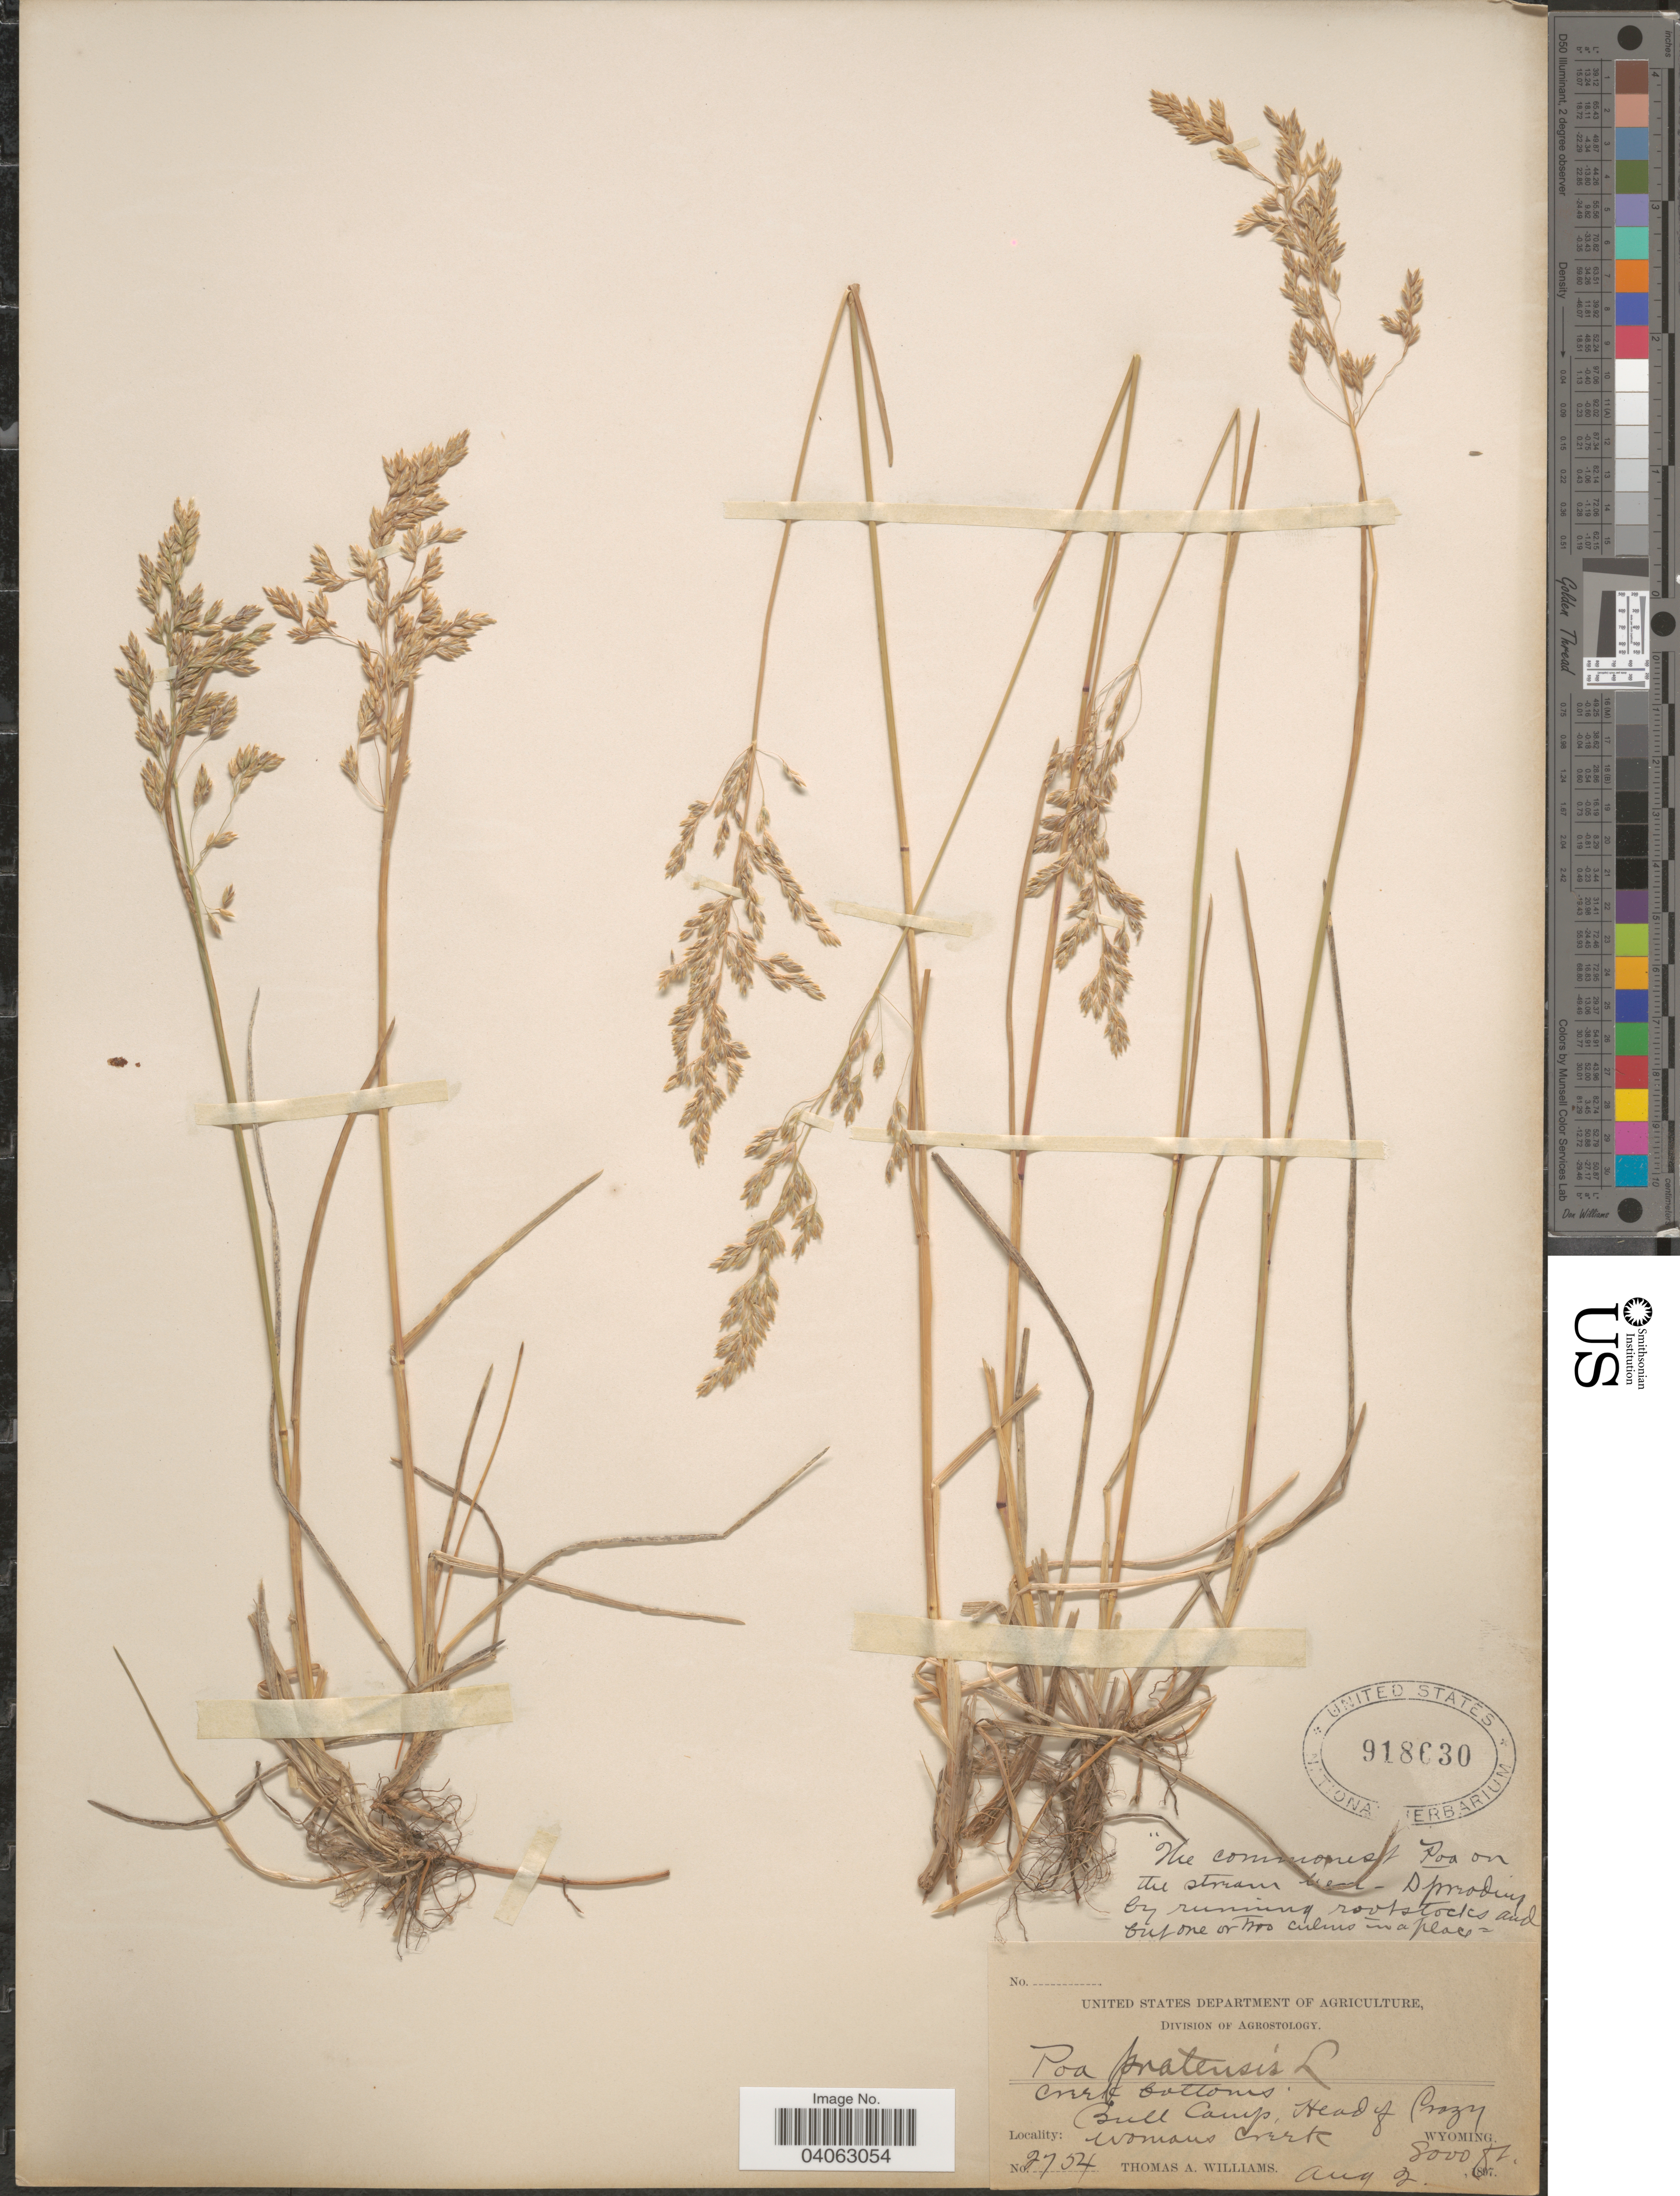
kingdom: Plantae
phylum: Tracheophyta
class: Liliopsida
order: Poales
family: Poaceae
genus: Poa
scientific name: Poa pratensis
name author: L.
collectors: T. A. Williams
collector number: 2754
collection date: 1897-08-02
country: United States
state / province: Wyoming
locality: Bull Camp, Head of Crazy Womans creek.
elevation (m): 2438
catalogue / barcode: US 918630